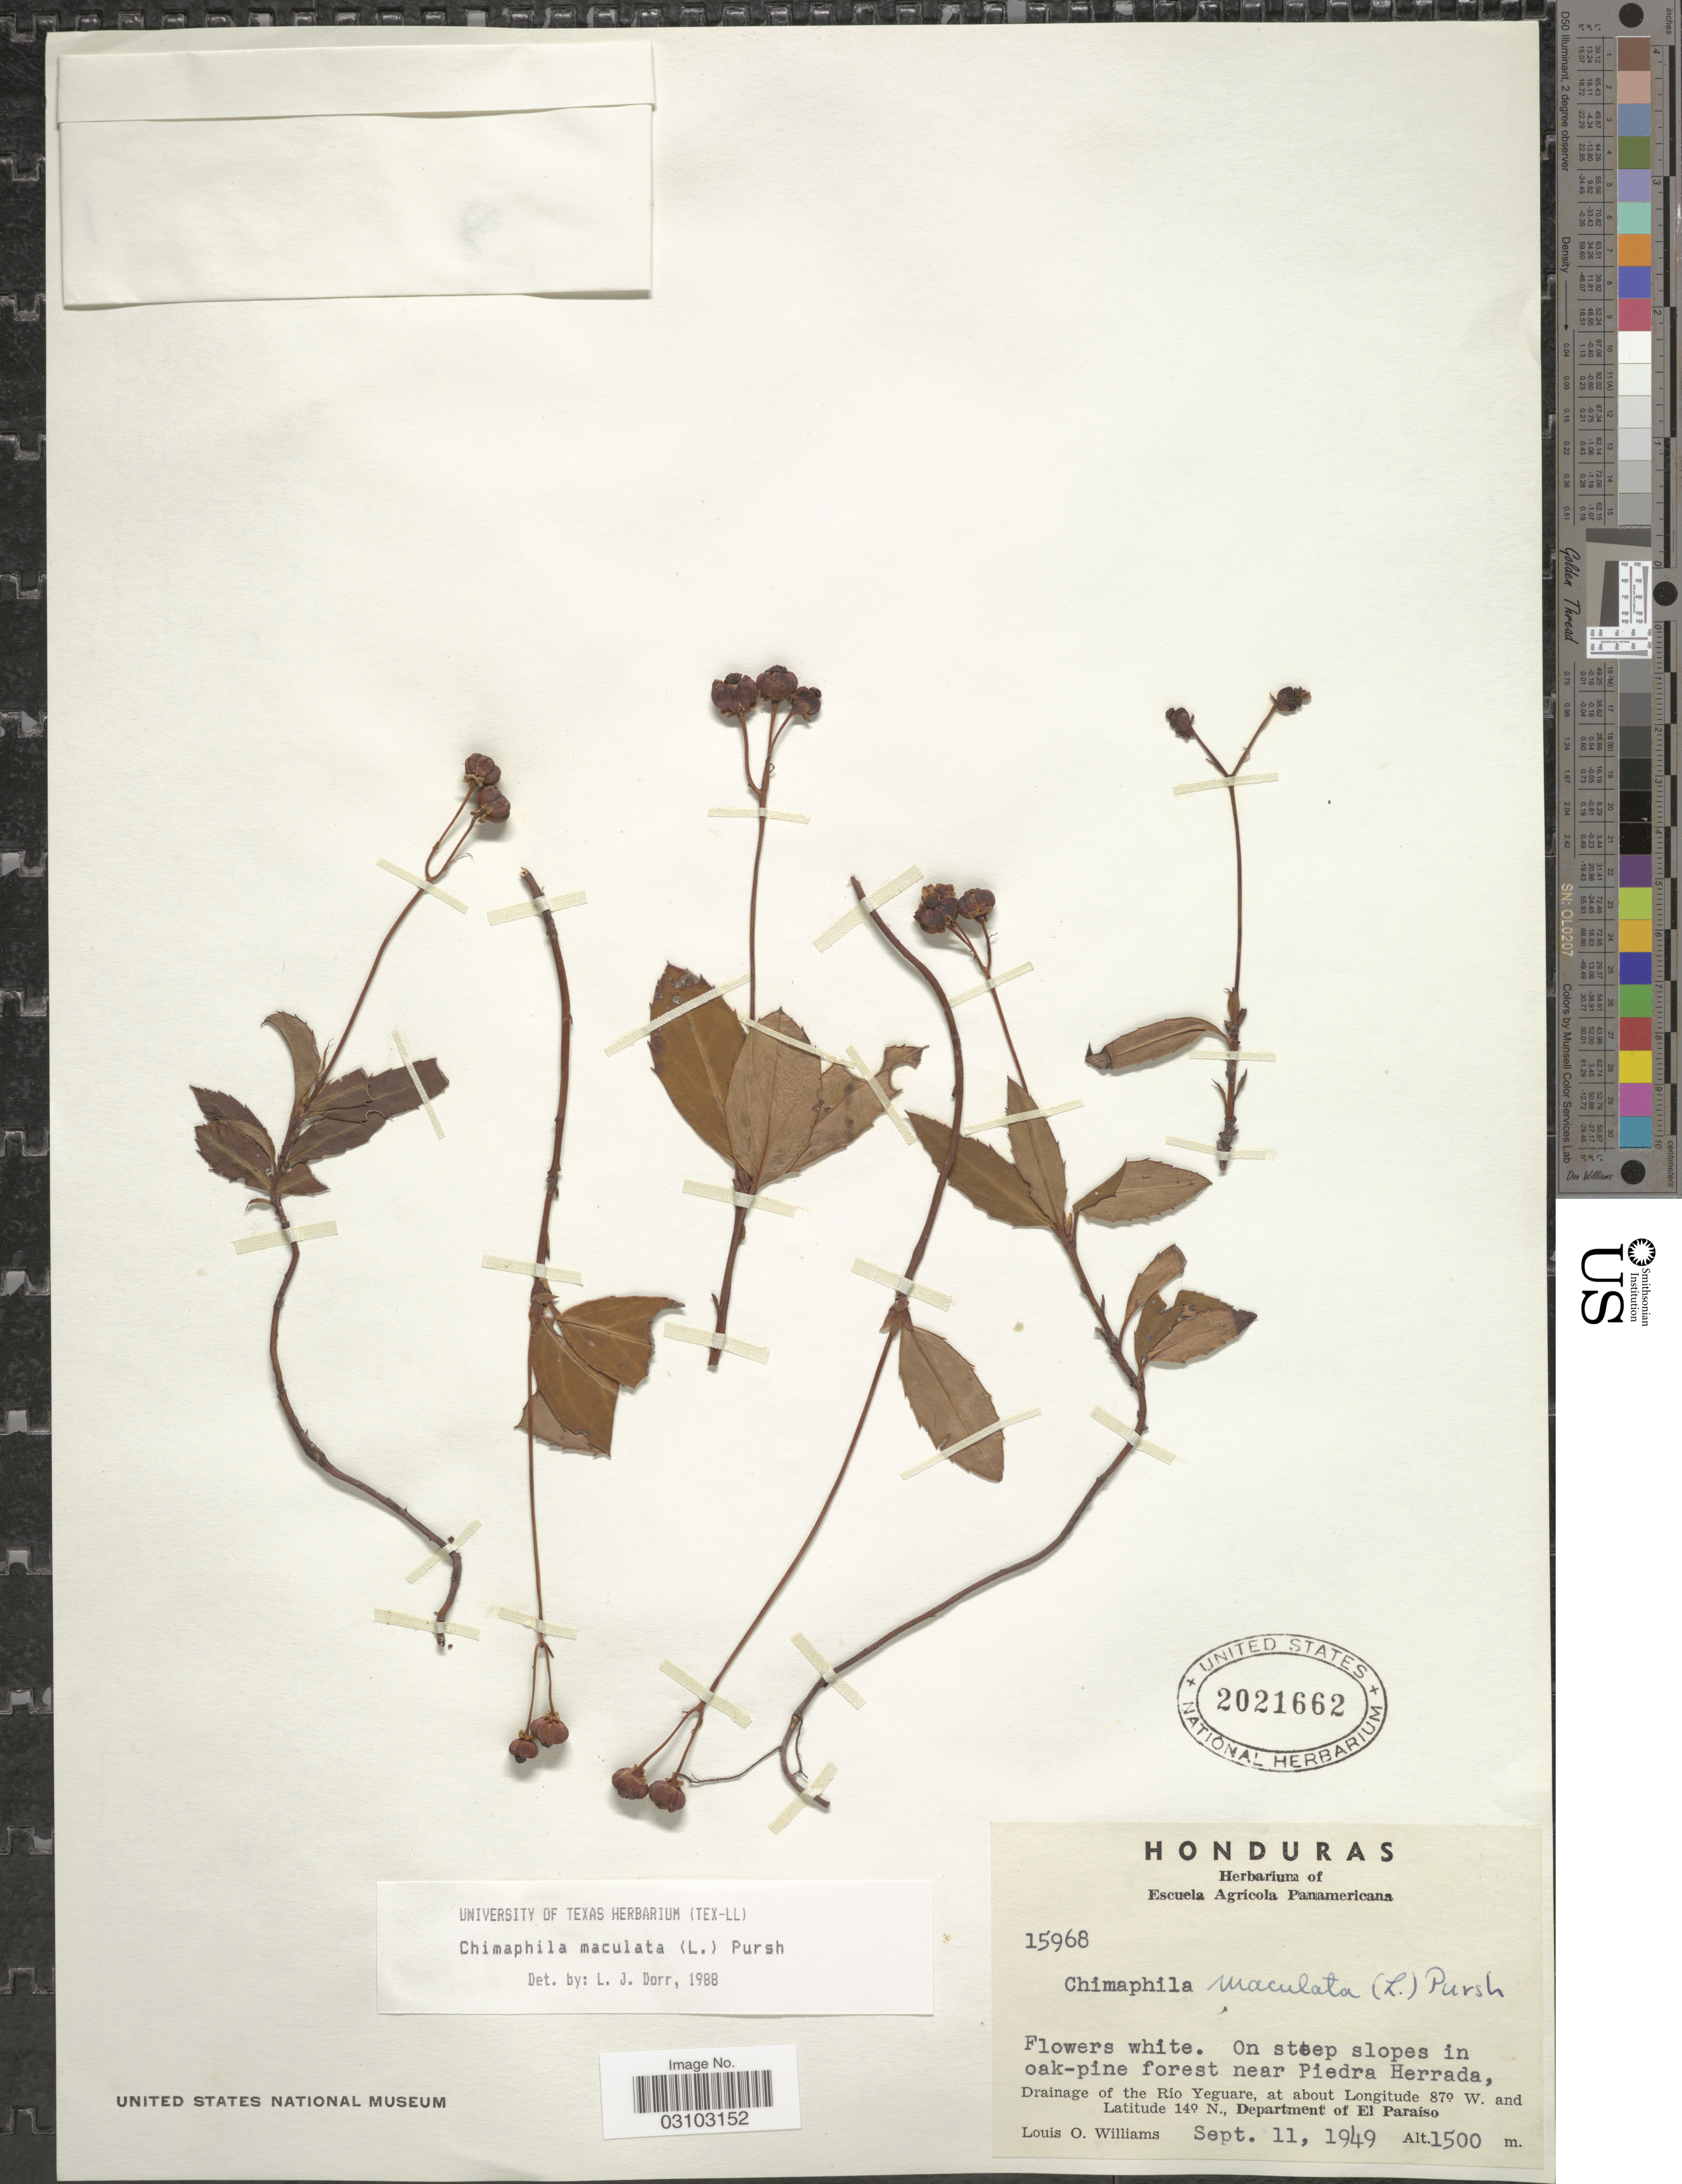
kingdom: Plantae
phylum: Tracheophyta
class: Magnoliopsida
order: Ericales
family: Ericaceae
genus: Chimaphila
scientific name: Chimaphila maculata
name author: (L.) Pursh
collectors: L. O. Williams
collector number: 15968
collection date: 1949-09-11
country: Honduras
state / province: El Paraíso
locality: On steep slopes in oak-pine forest near Piedra Herrada, Drainage of the Río Yeguare, Department of El Paraiso.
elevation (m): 1500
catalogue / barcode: US 2021662